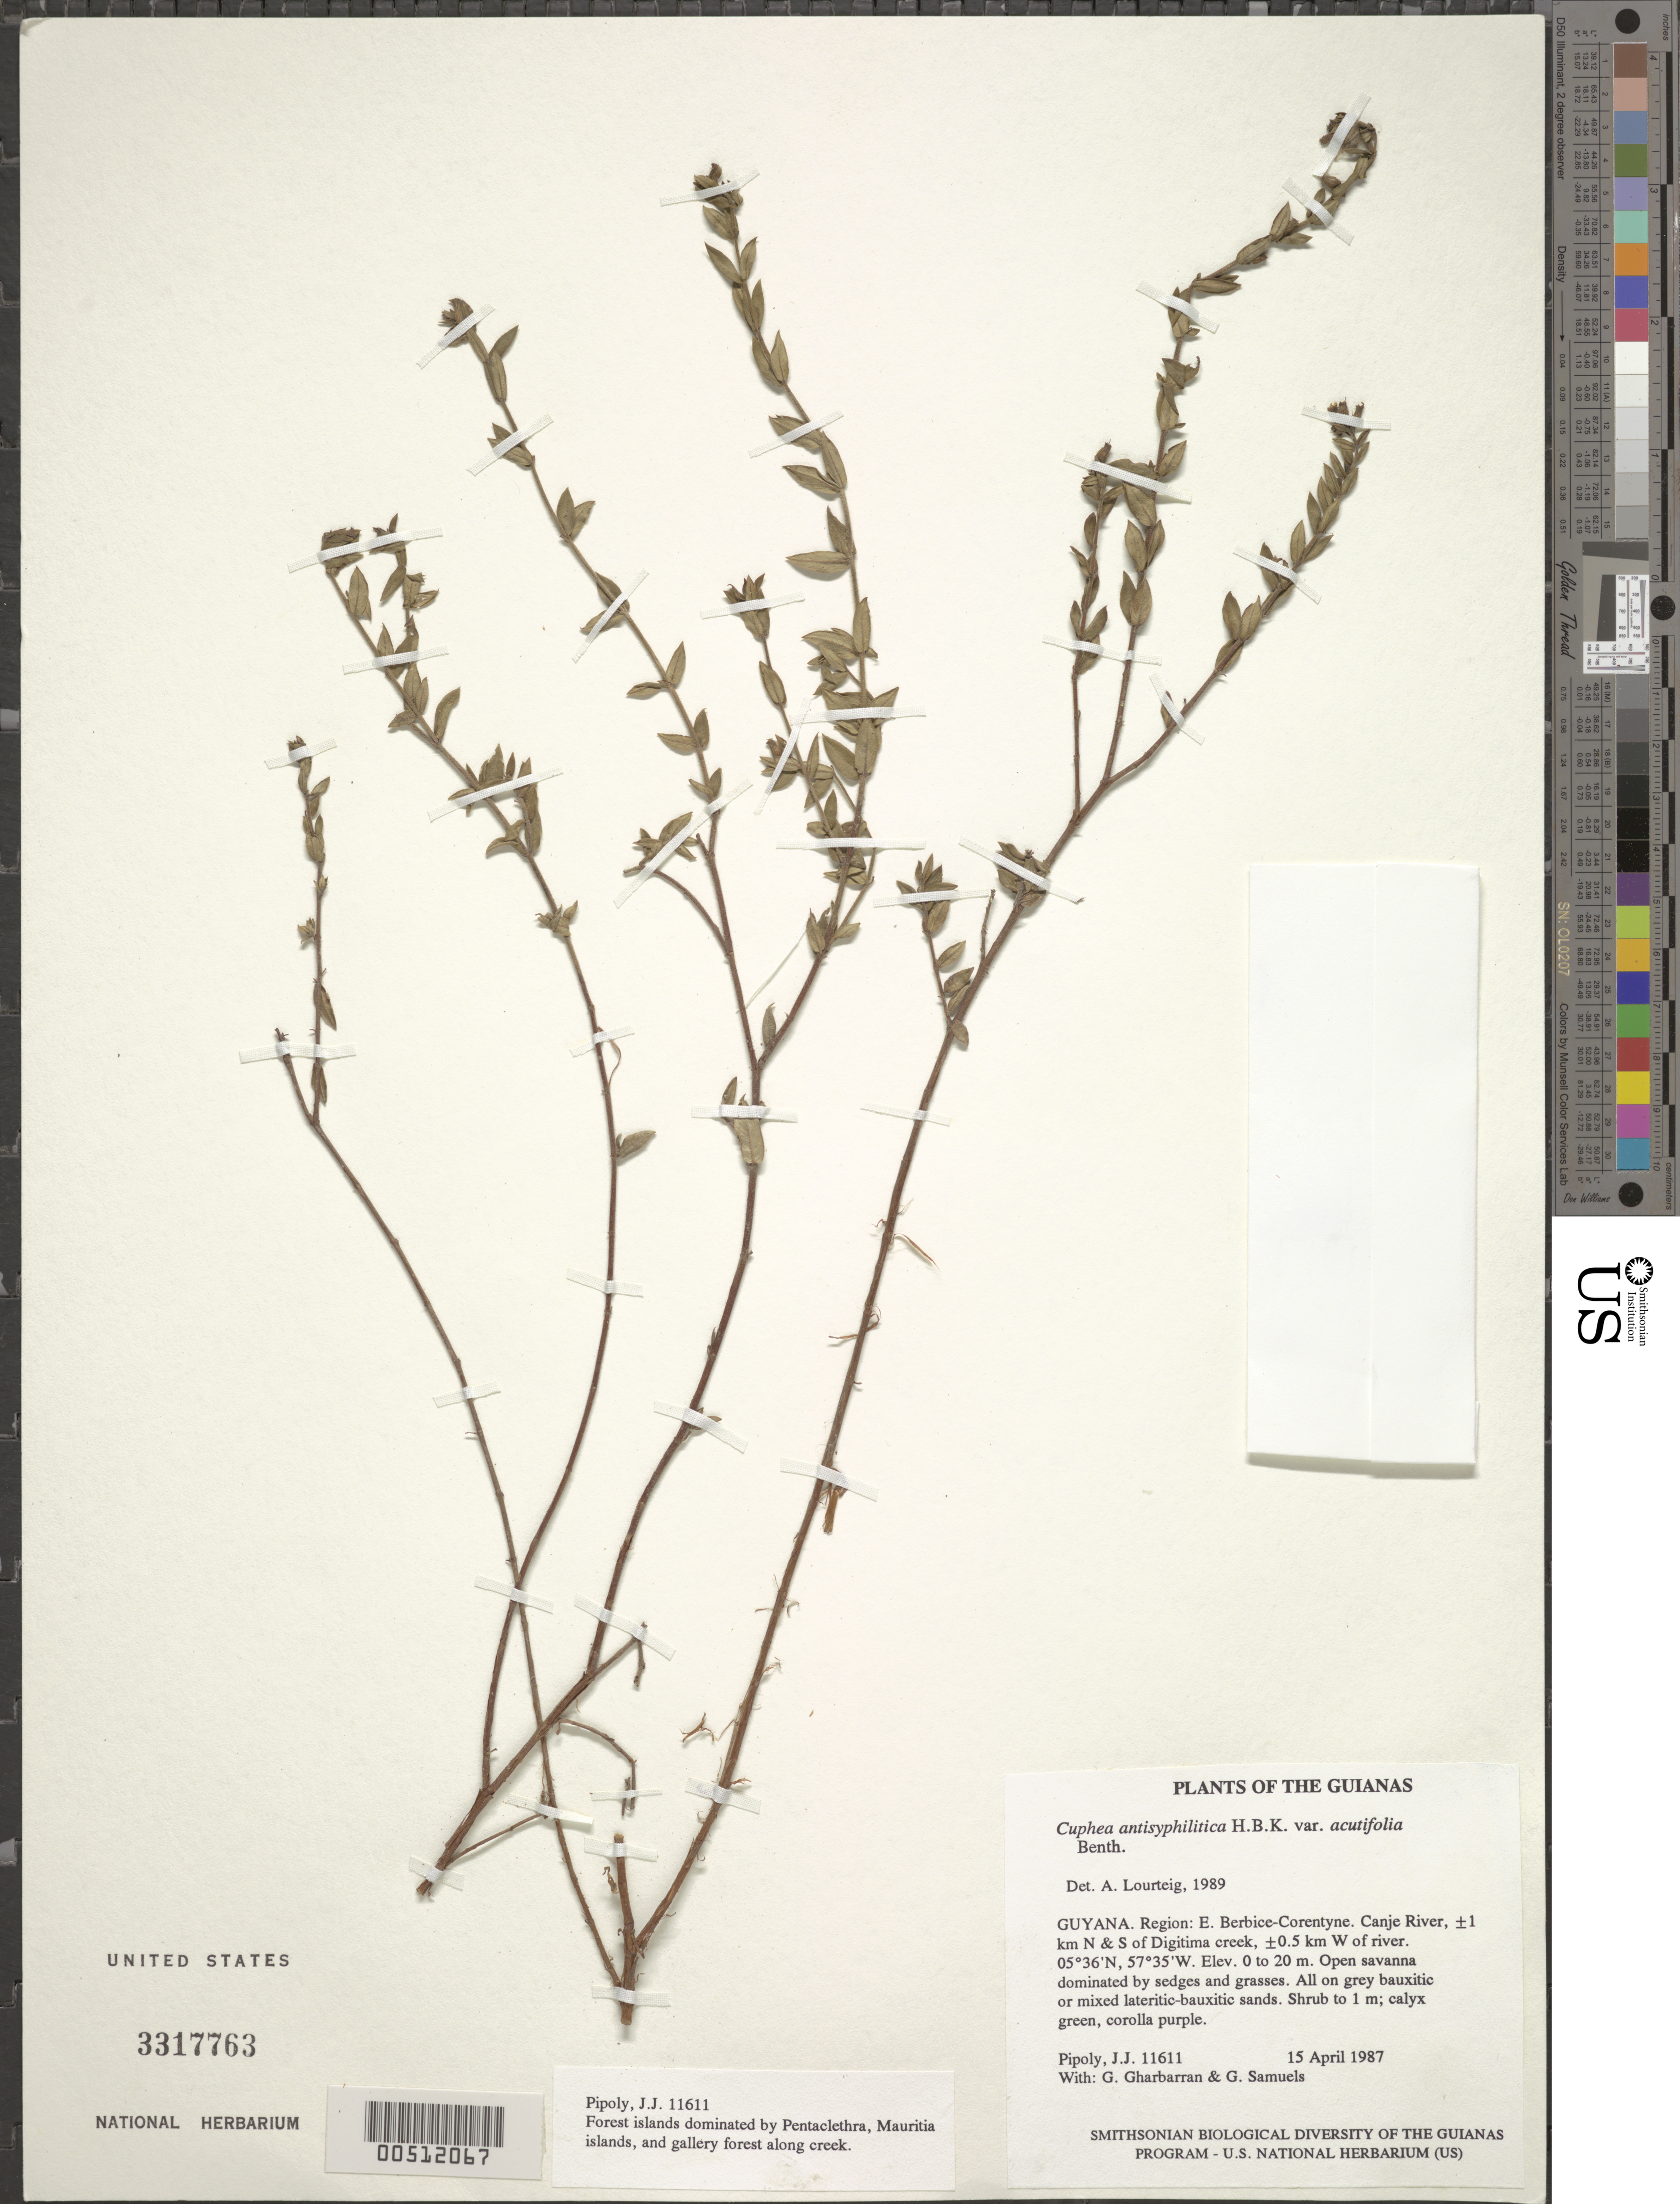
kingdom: Plantae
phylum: Tracheophyta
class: Magnoliopsida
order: Myrtales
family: Lythraceae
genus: Cuphea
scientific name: Cuphea antisyphilitica var. acutifolia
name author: Benth.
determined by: Lourteig, A.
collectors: J. J. Pipoly, G. Gharbarran & G. Samuels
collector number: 11611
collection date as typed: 15 April 1987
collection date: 1987-04-15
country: Guyana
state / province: E. Berbice-Corentyne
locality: Canje River, ±1 km N & S of Digitima creek, ±0.5 km W of river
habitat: Open savanna dominated by sedges and grasses. All on grey bauxitic or mixed lateritic-bauxitic sands. Forest islands dominated by Pentaclethra, Mauritia islands, and gallery forest along creek.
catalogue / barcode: US 3317763